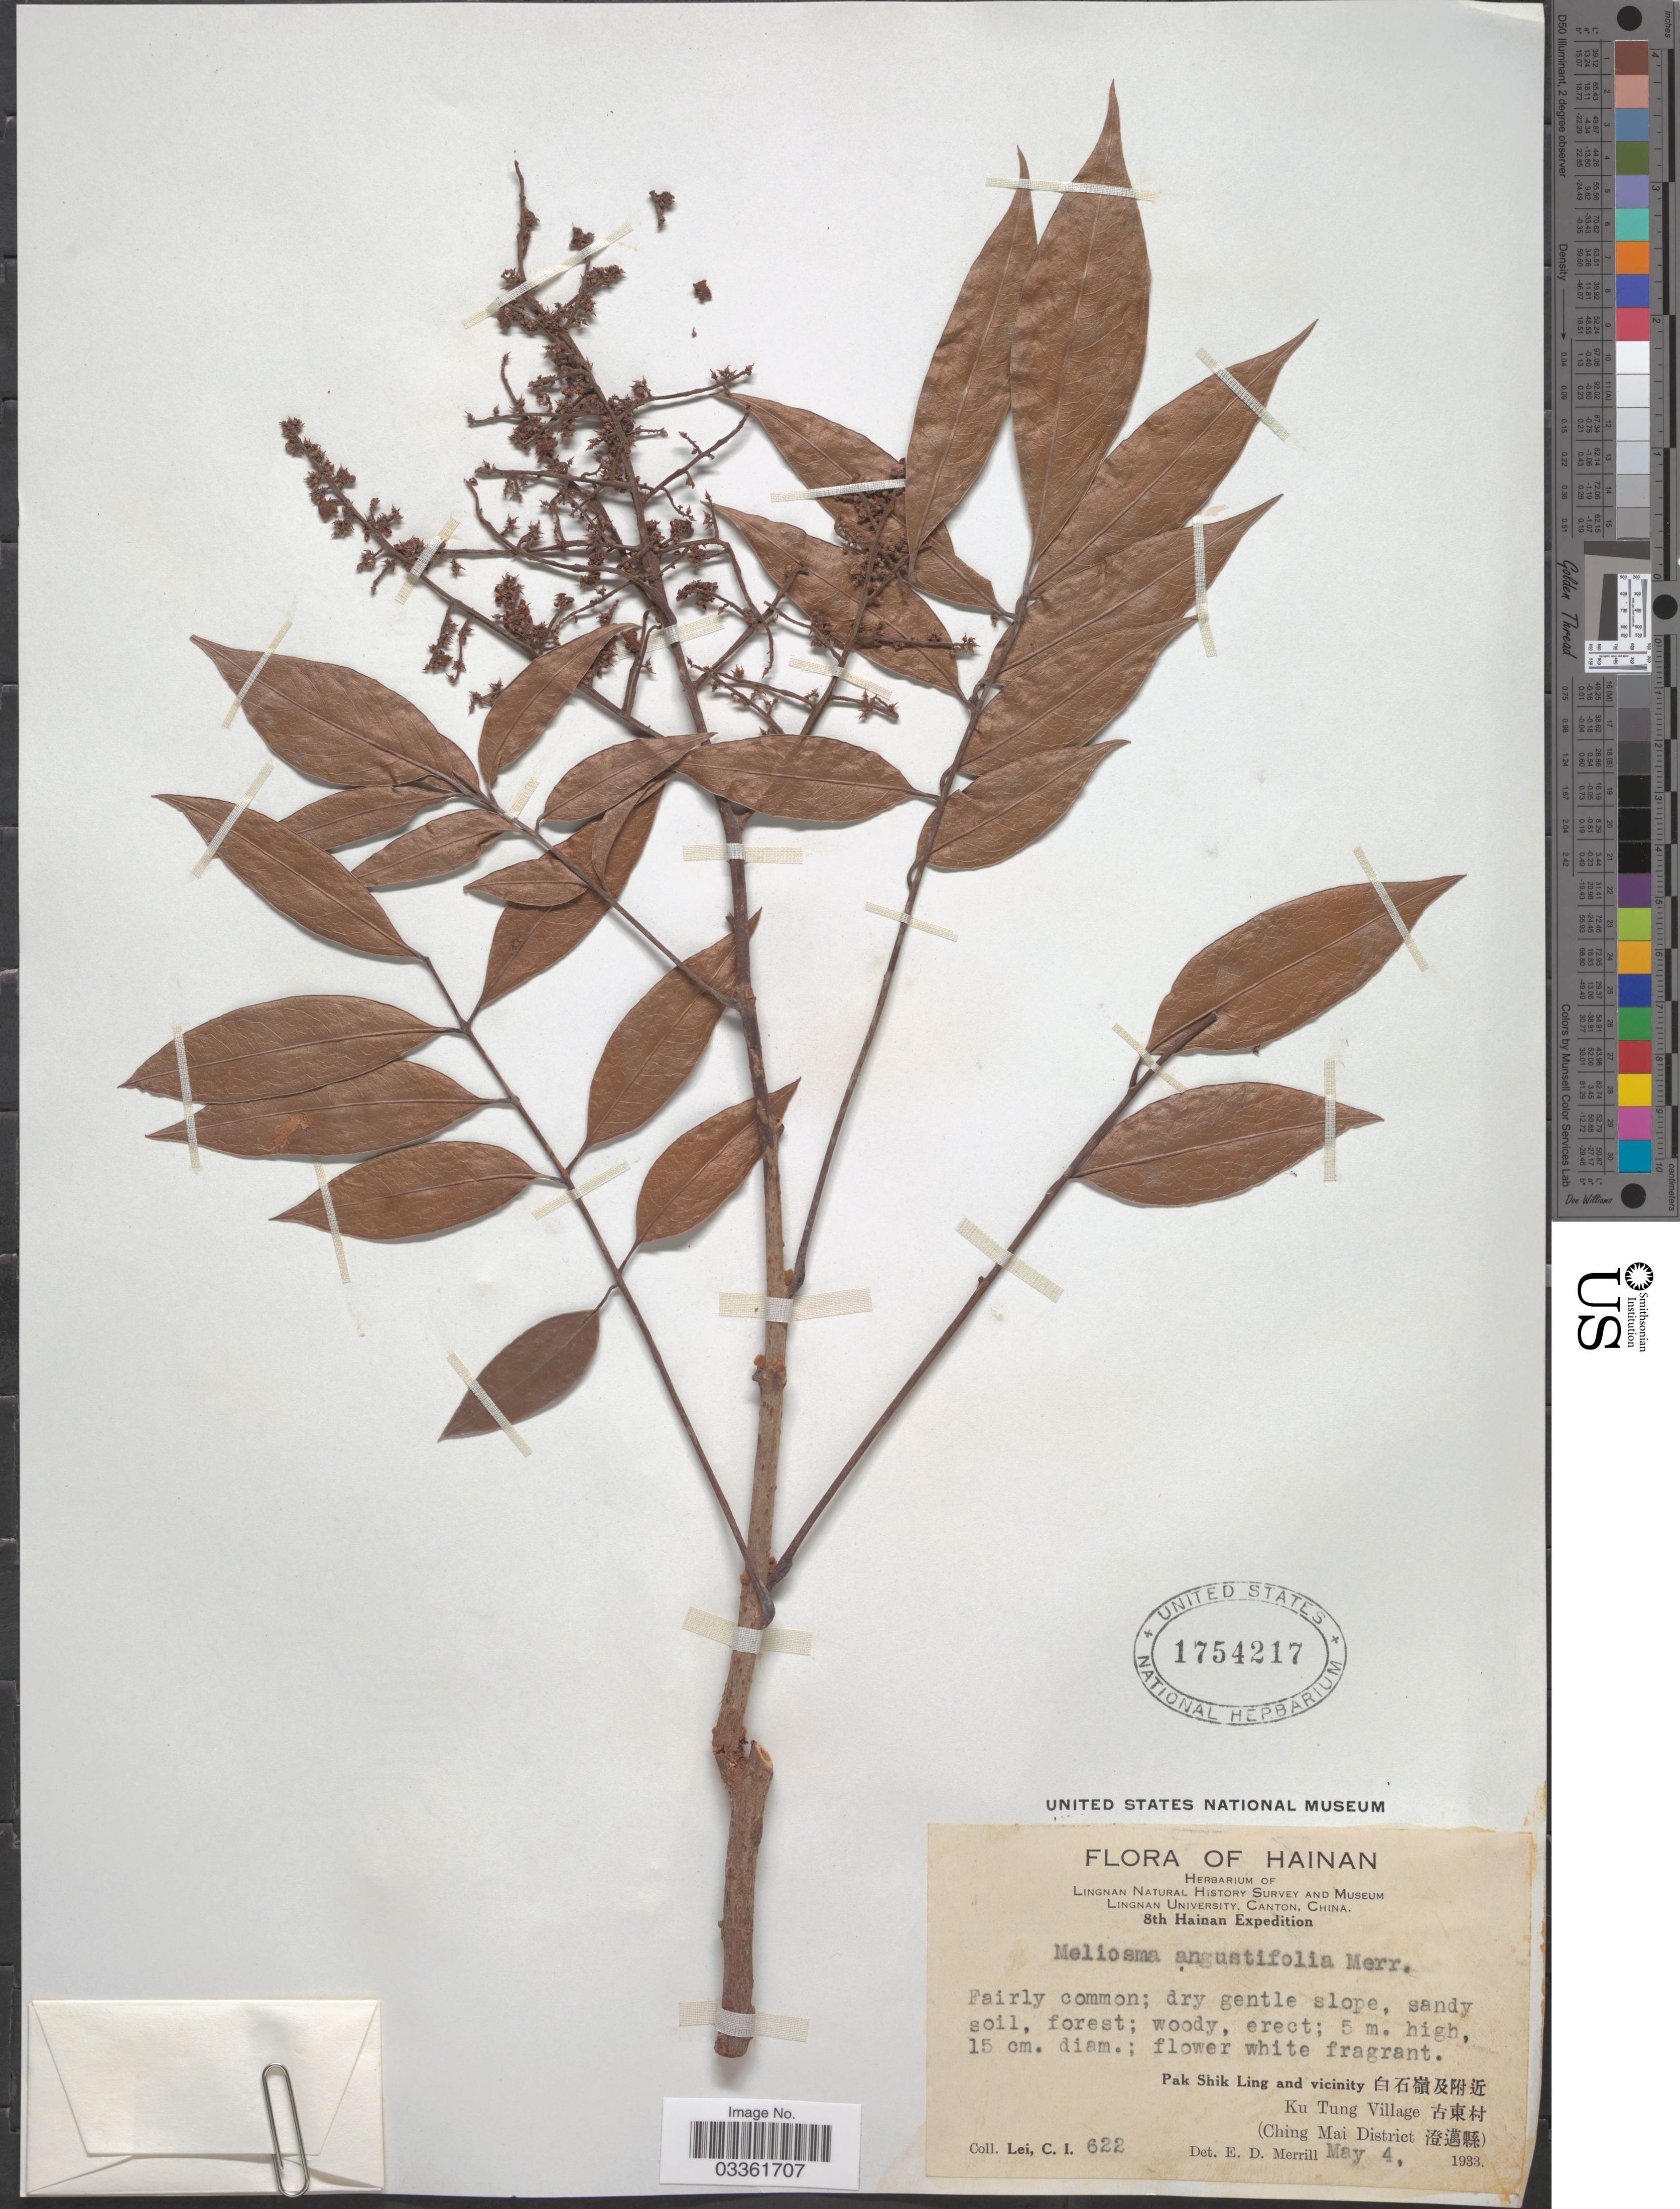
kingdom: Plantae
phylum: Tracheophyta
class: Magnoliopsida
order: Proteales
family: Sabiaceae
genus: Meliosma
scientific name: Meliosma angustifolia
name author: Merr.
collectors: C. I. Lei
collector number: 622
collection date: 1933-05-04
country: China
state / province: Hainan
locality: Pak Shik Ling and vicinity. X. Ku Tung Village. X. (Ching Mai District X).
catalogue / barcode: US 1754217